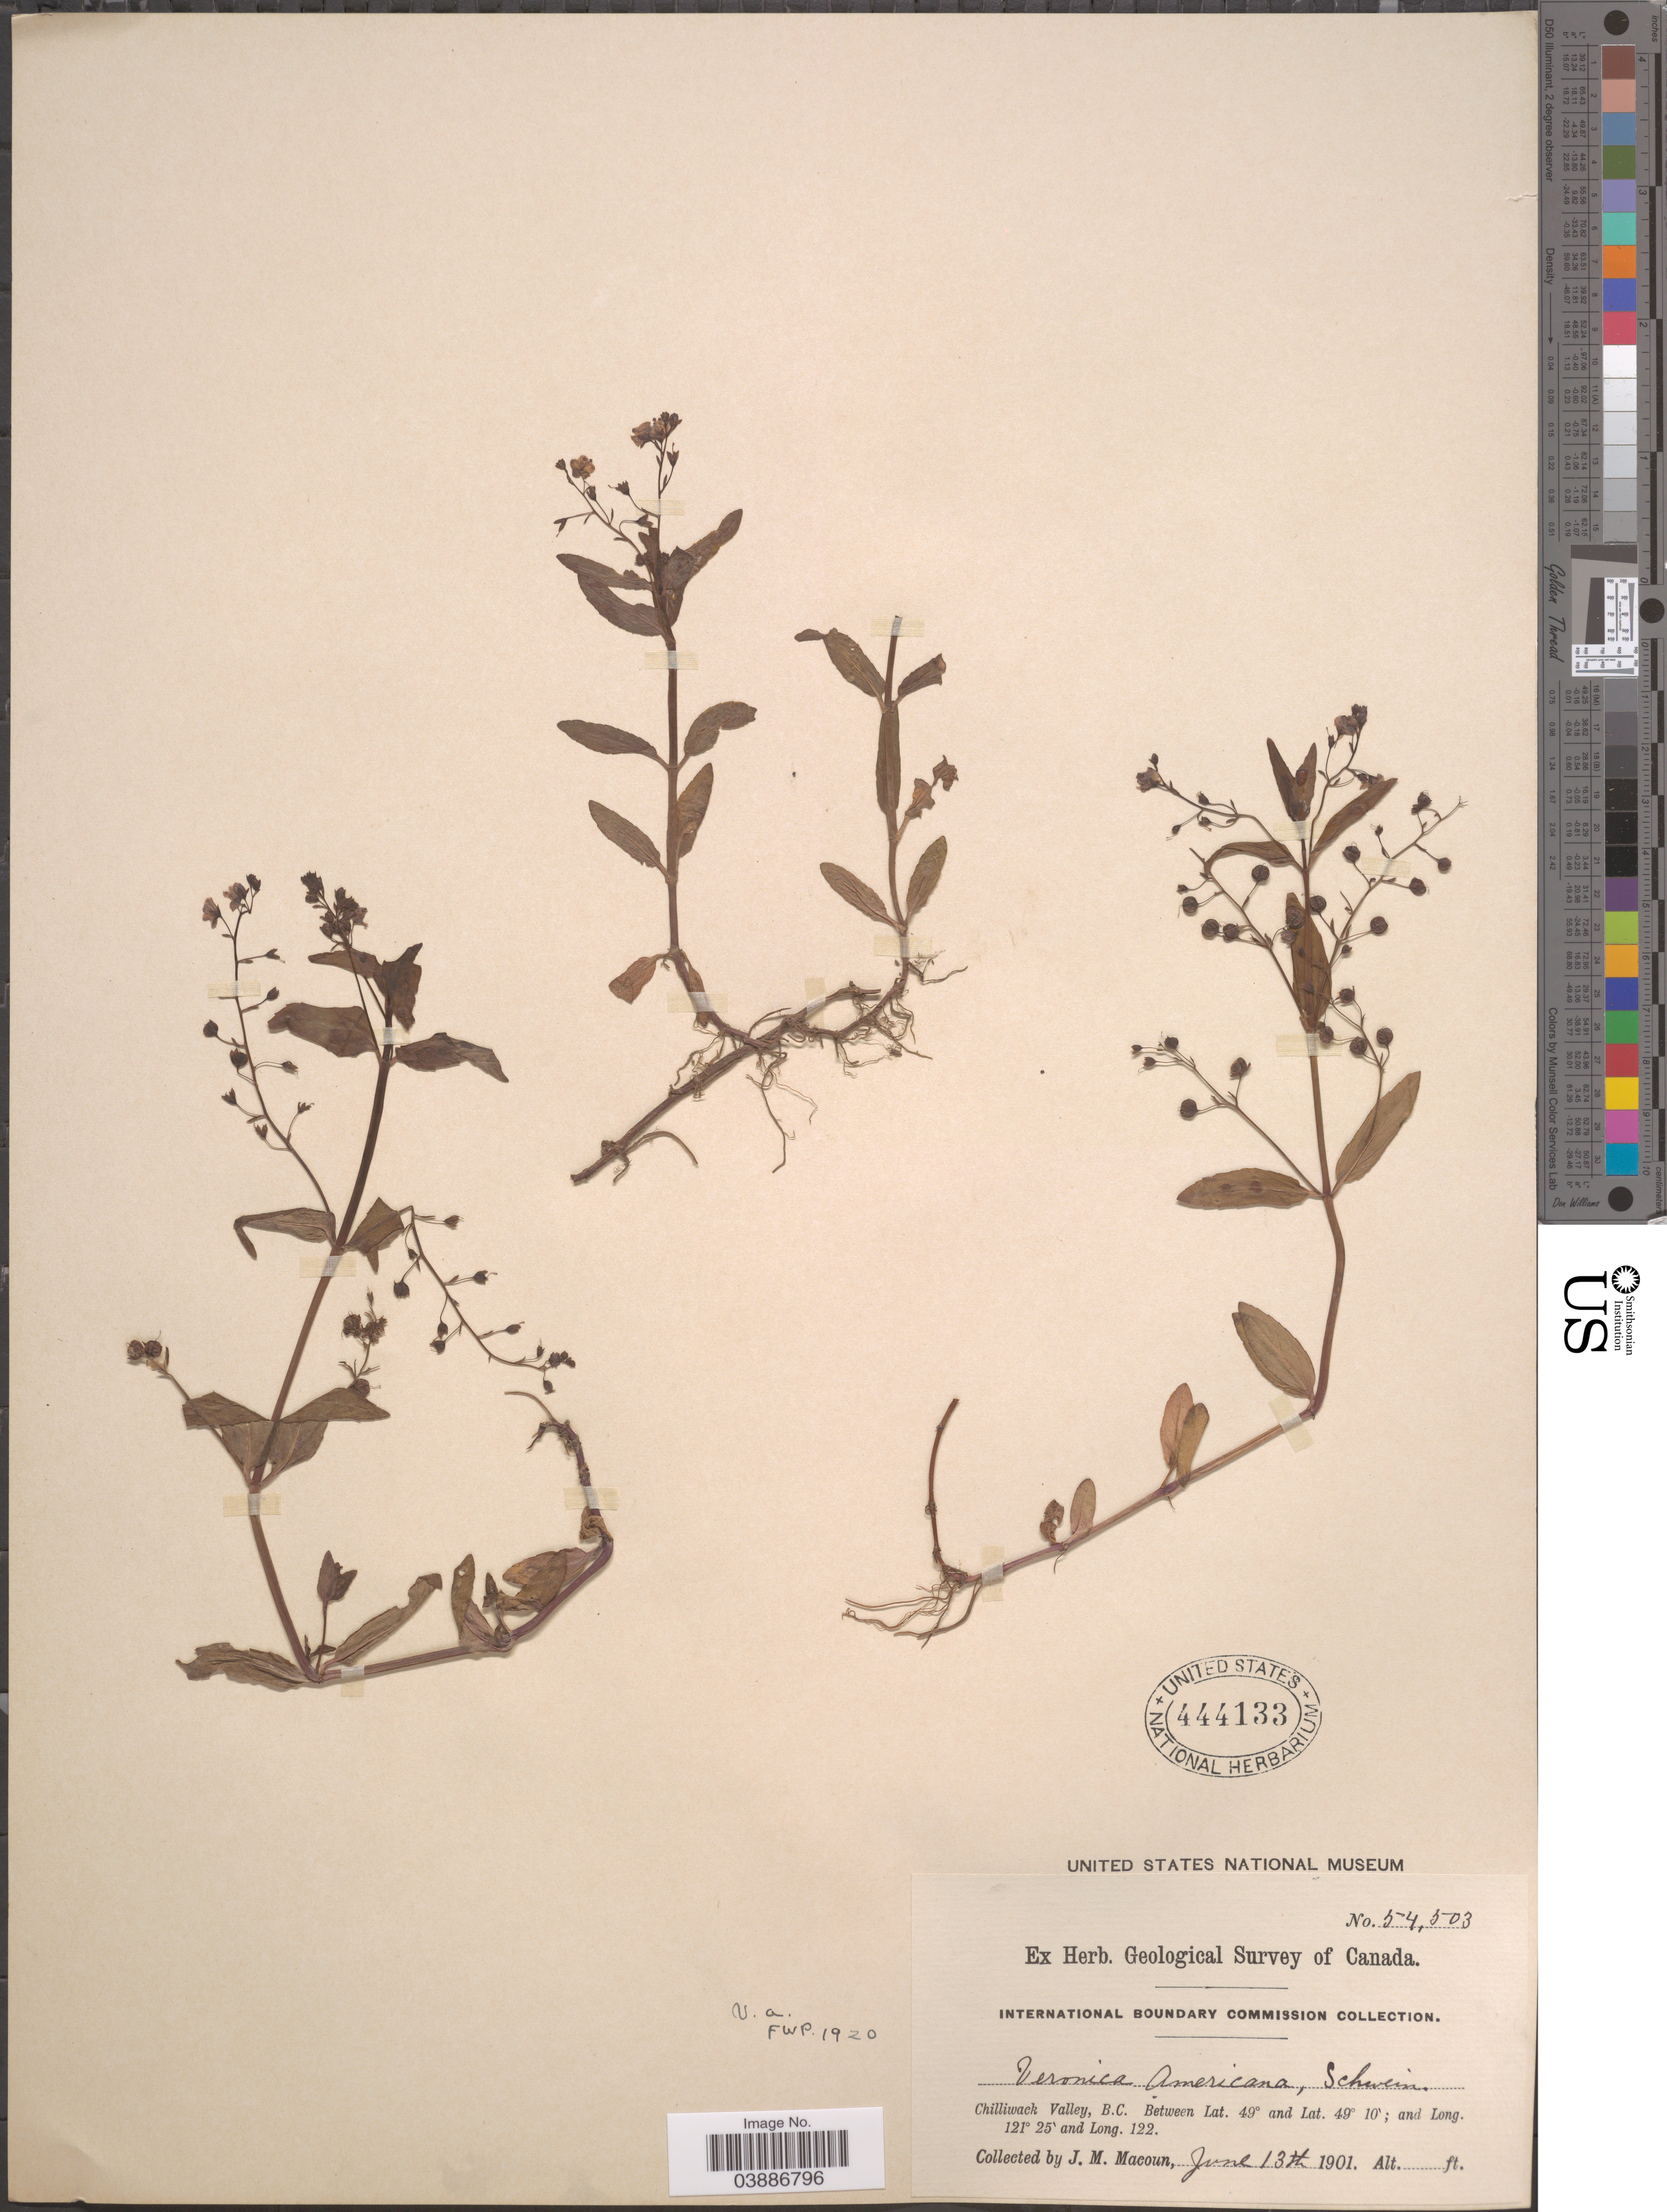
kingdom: Plantae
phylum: Tracheophyta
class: Magnoliopsida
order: Lamiales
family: Plantaginaceae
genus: Veronica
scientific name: Veronica americana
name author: Schwein. ex Benth.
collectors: J. M. Macoun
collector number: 54503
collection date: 1901-06-13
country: Canada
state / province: British Columbia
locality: Chilliwack Valley.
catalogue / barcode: US 444133